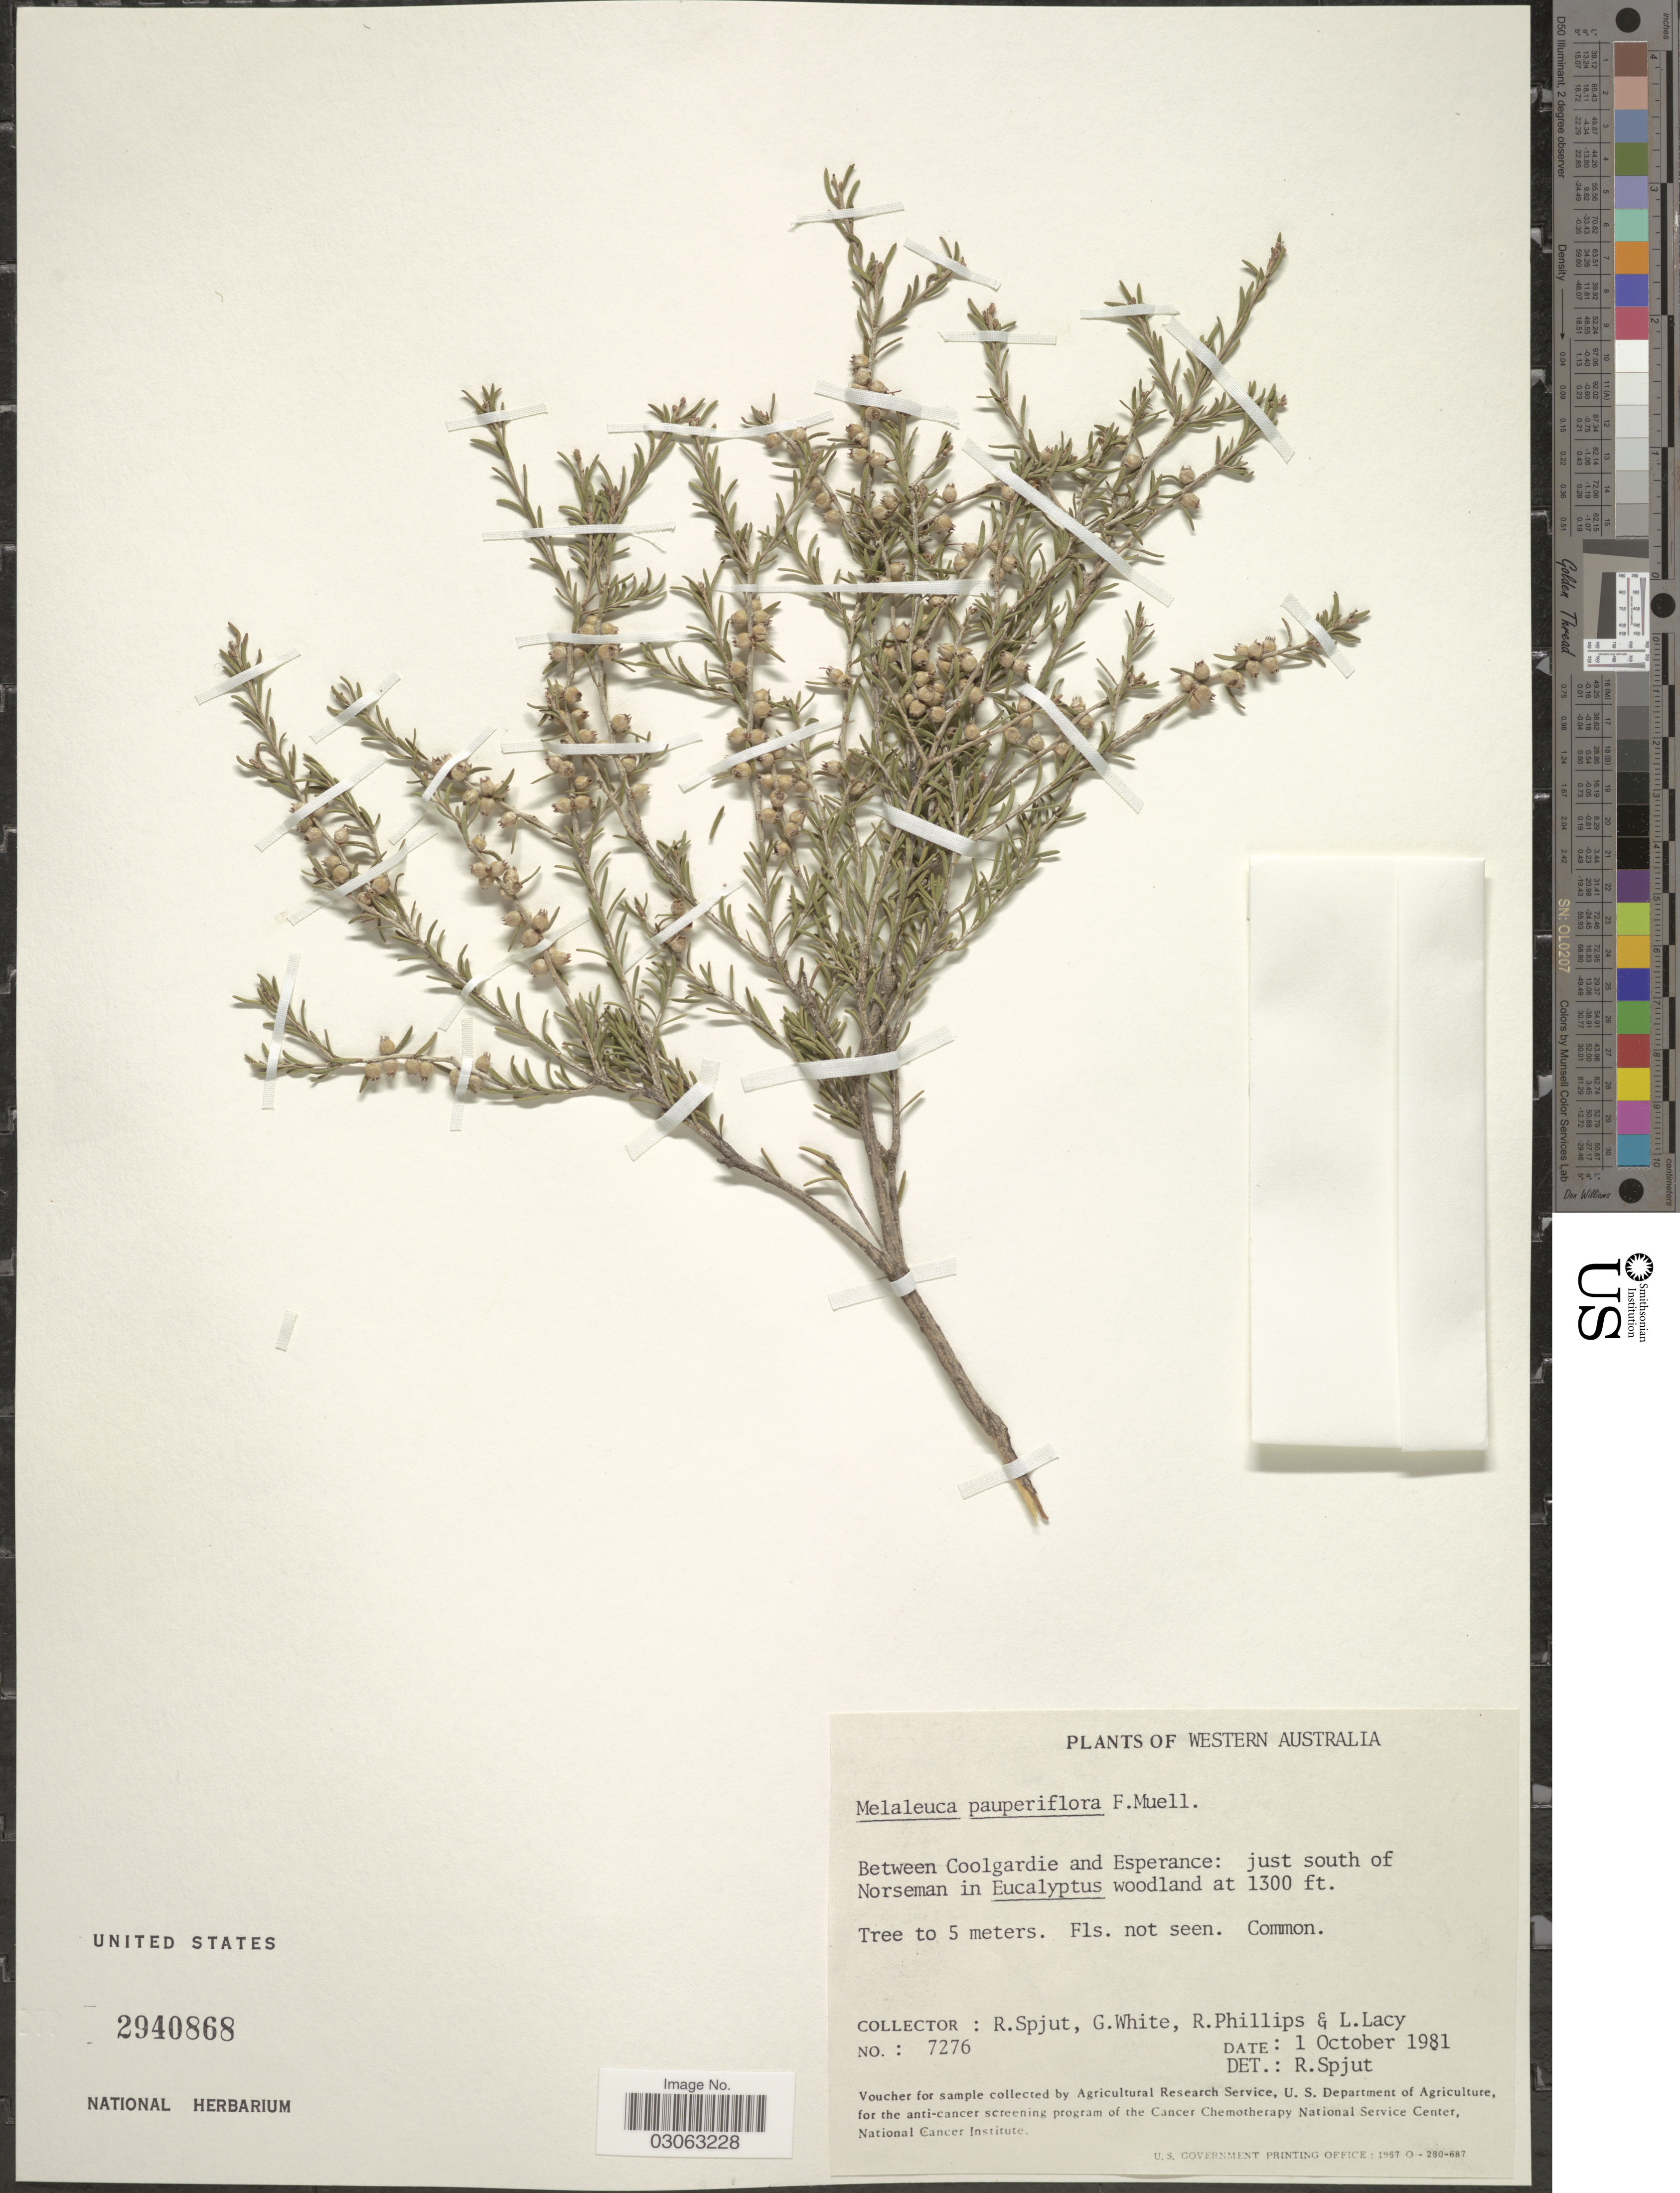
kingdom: Plantae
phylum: Tracheophyta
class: Magnoliopsida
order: Myrtales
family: Myrtaceae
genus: Melaleuca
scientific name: Melaleuca pauperiflora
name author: F. Muell.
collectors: R. Spjut, G. White, R. Phillips & L. Lacy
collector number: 7276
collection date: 1981-10-01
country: Australia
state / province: Western Australia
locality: Between Coolgardie and Esperance: just south of Norseman.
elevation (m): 396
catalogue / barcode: US 2940868